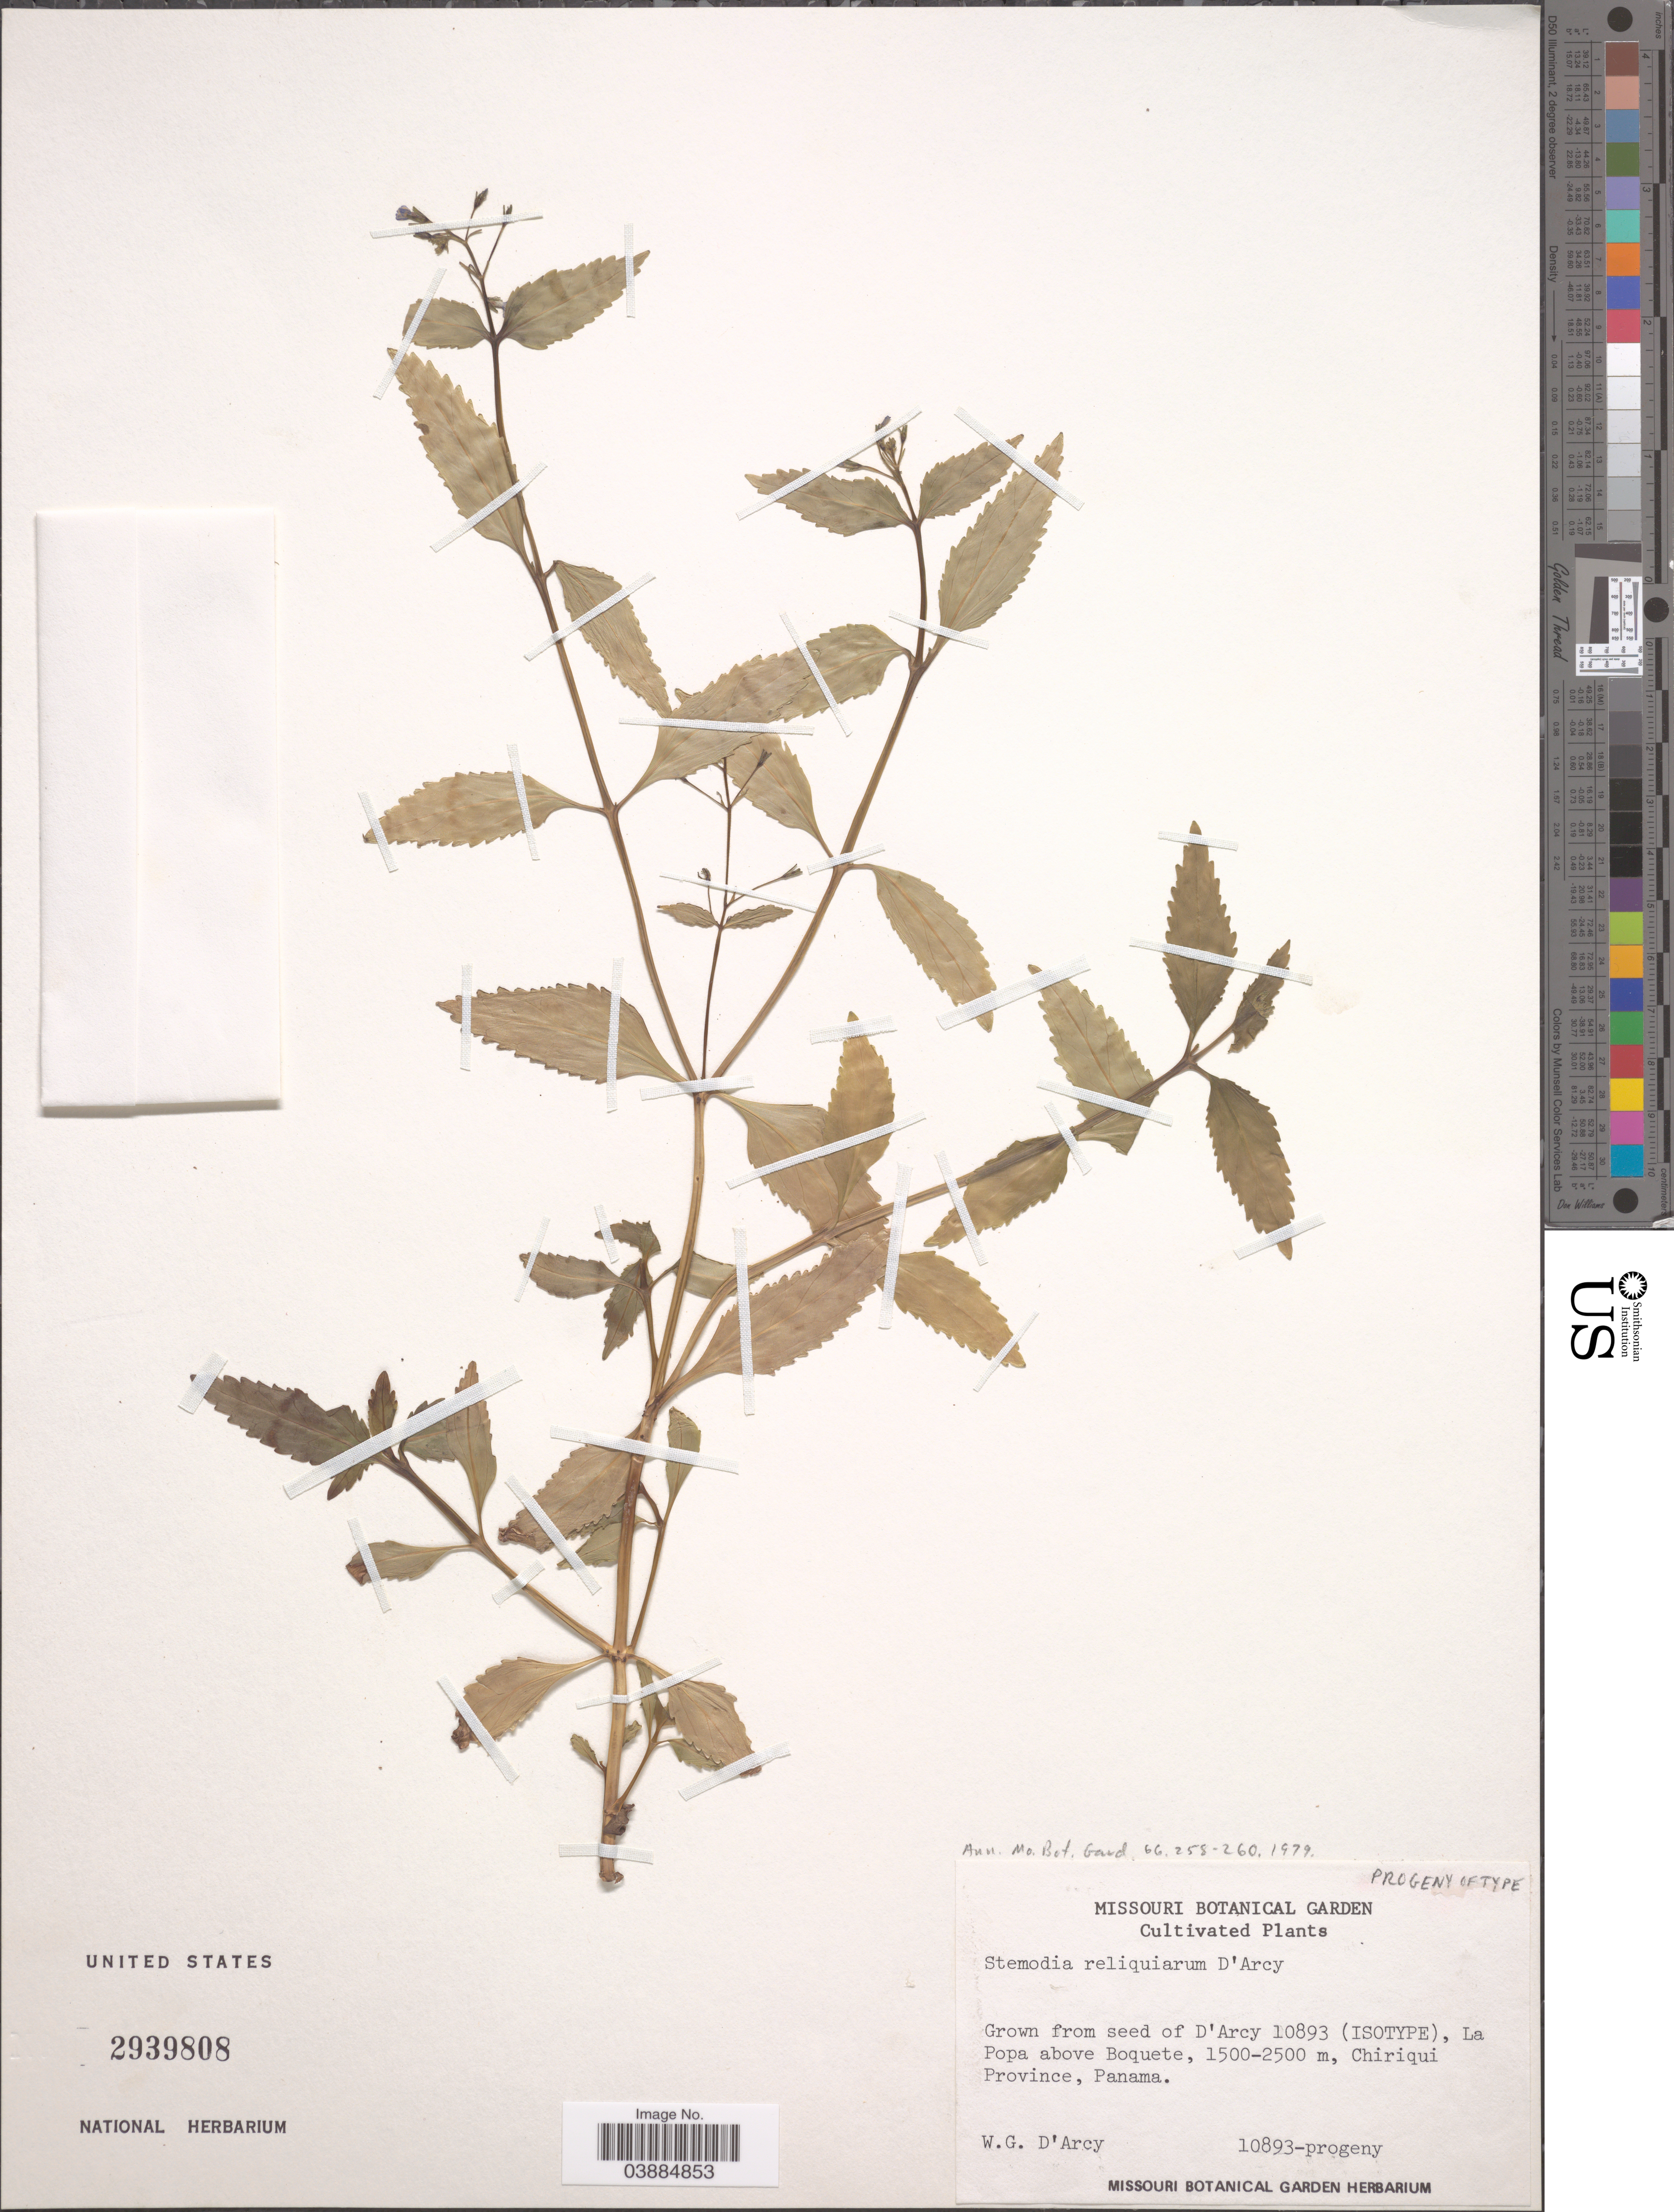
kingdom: Plantae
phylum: Tracheophyta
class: Magnoliopsida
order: Lamiales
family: Plantaginaceae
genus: Stemodia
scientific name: Stemodia reliquiarum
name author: D'Arcy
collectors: W. G. D'Arcy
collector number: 10893-progeny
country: Panama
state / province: Chiriqui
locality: La Popa above Boquete.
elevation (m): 1500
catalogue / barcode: US 2939808